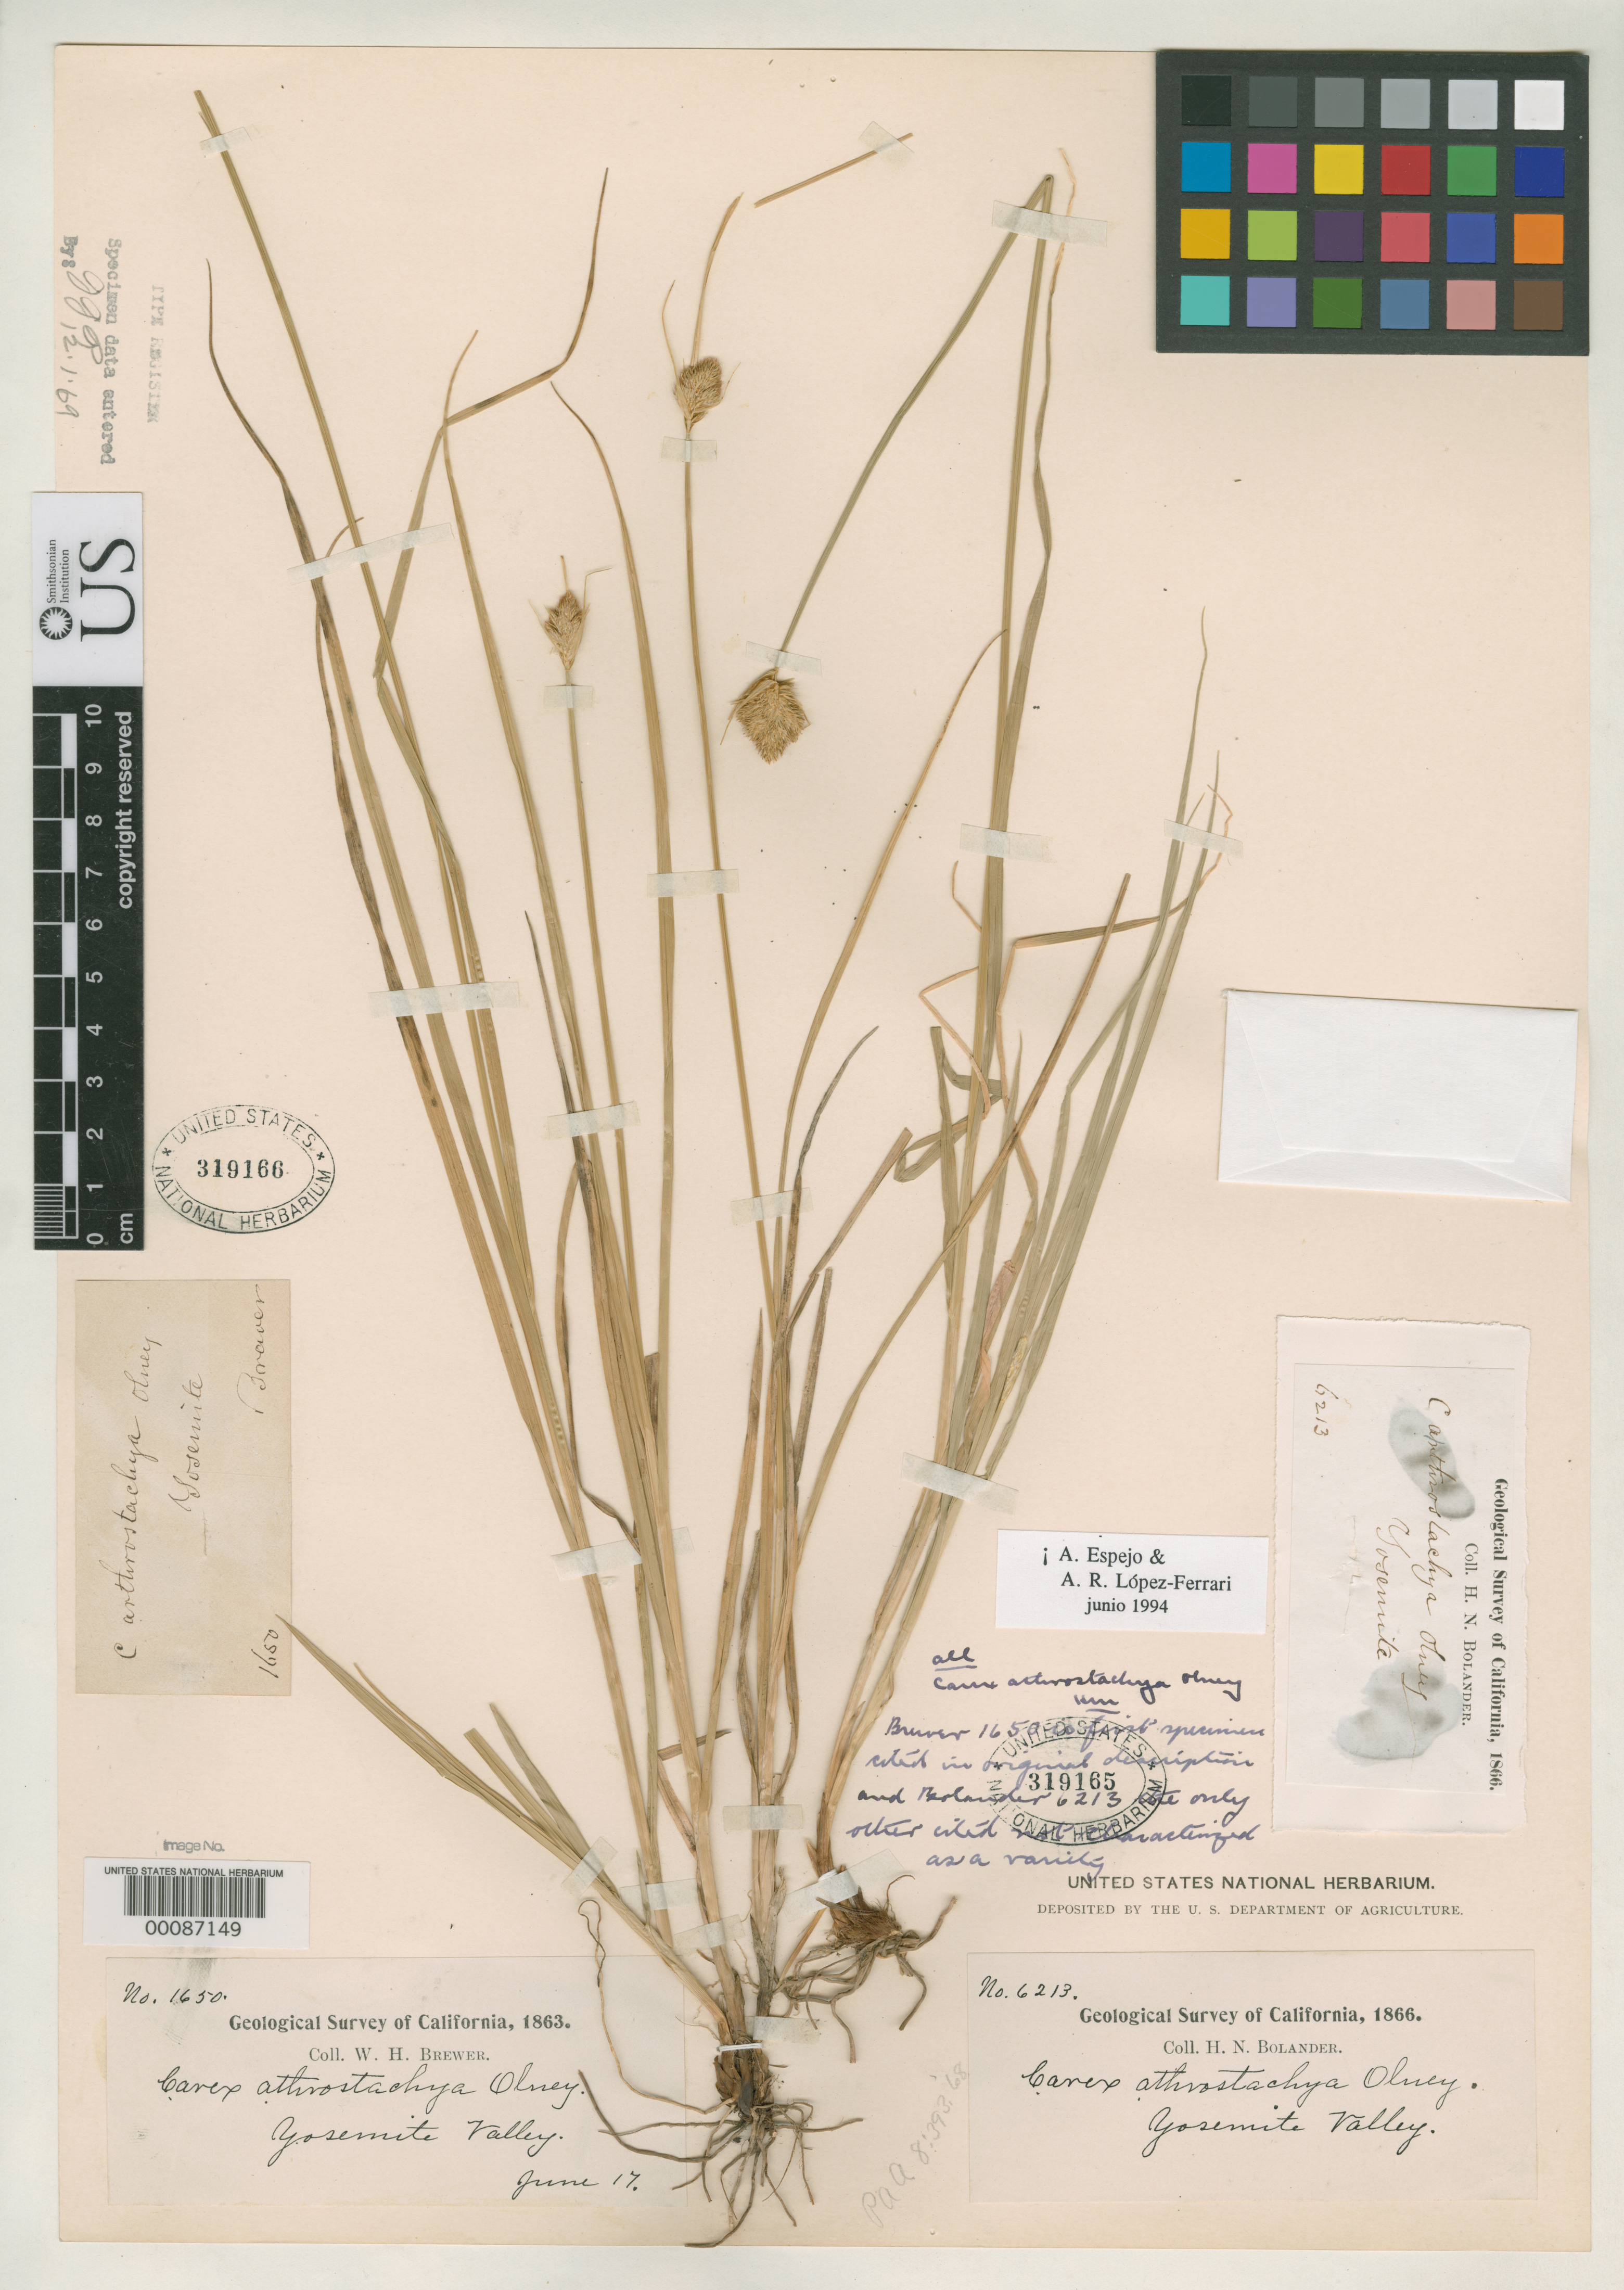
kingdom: Plantae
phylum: Tracheophyta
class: Liliopsida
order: Poales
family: Cyperaceae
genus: Carex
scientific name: Carex athrostachya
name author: Olney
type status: Syntype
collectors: H. Bolander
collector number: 6213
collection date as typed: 17 Jun 1863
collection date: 1863-06-17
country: United States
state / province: California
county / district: Mariposa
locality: Yosemite Valley.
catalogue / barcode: US 319166